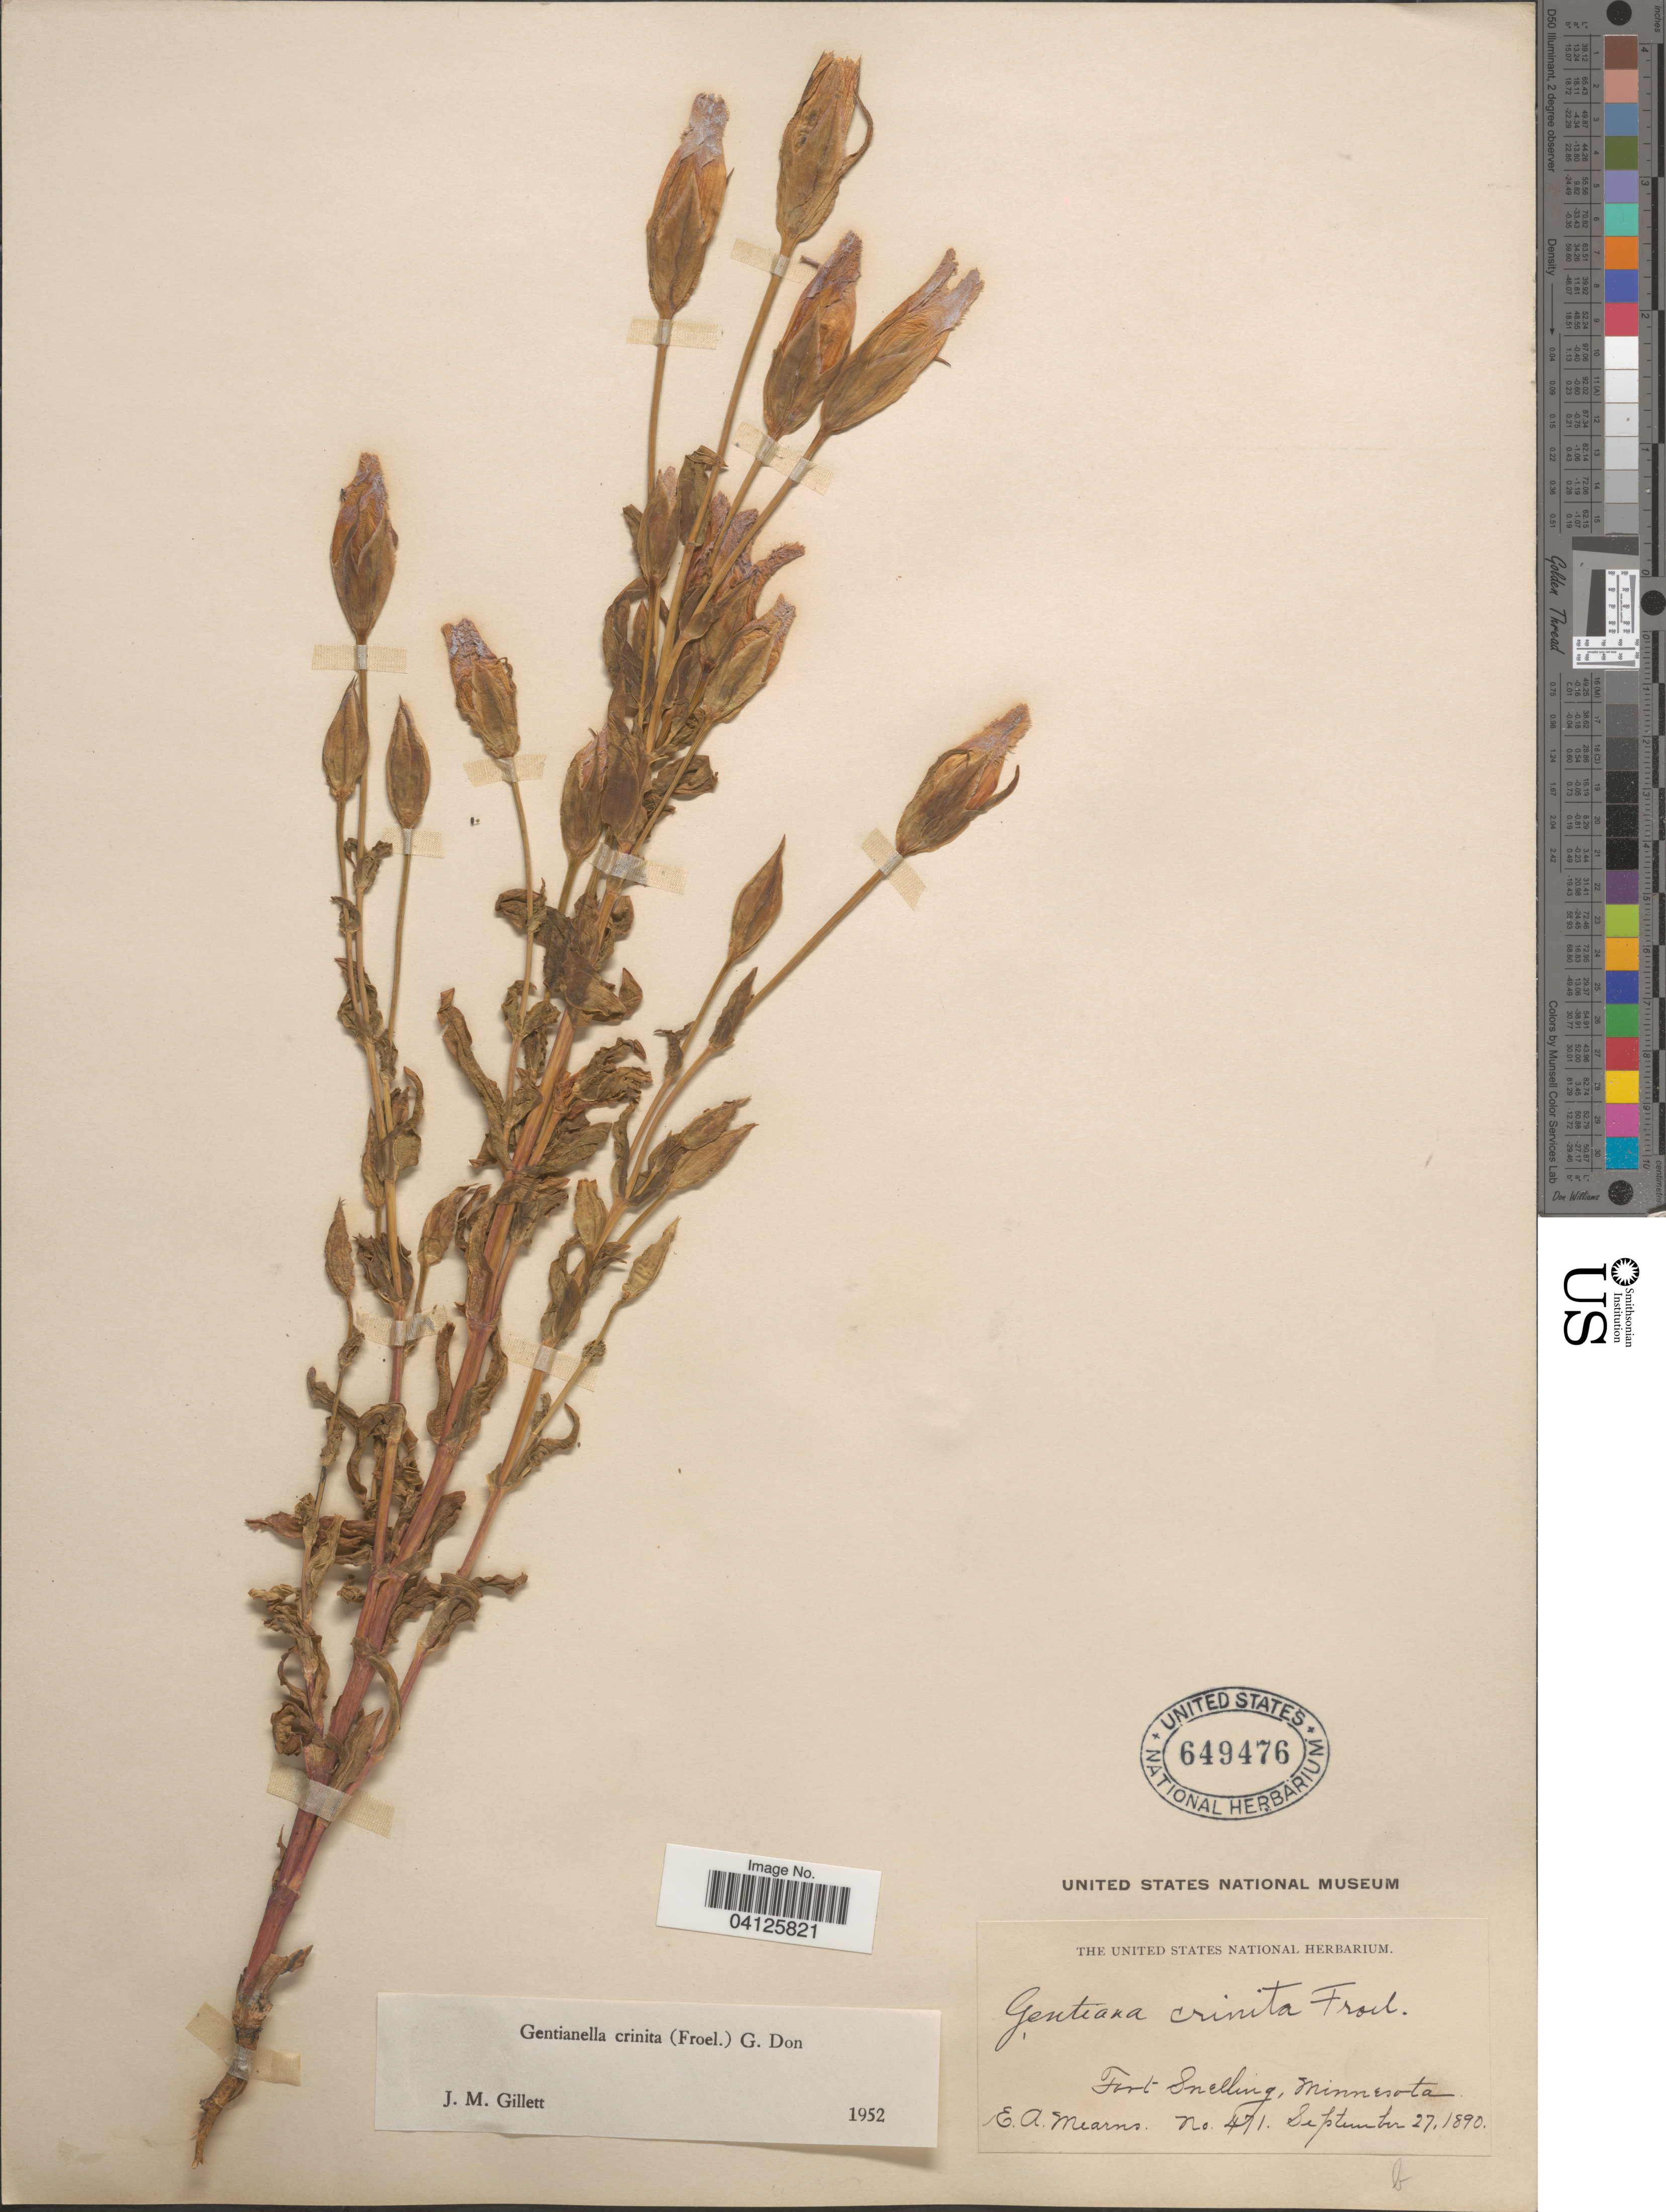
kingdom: Plantae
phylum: Tracheophyta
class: Magnoliopsida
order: Gentianales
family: Gentianaceae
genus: Gentianella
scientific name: Gentianella crinita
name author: (Froel.) G. Don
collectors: E. A. Mearns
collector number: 471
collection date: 1890-09-27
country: United States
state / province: Minnesota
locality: Fort Snelling.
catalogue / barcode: US 649476